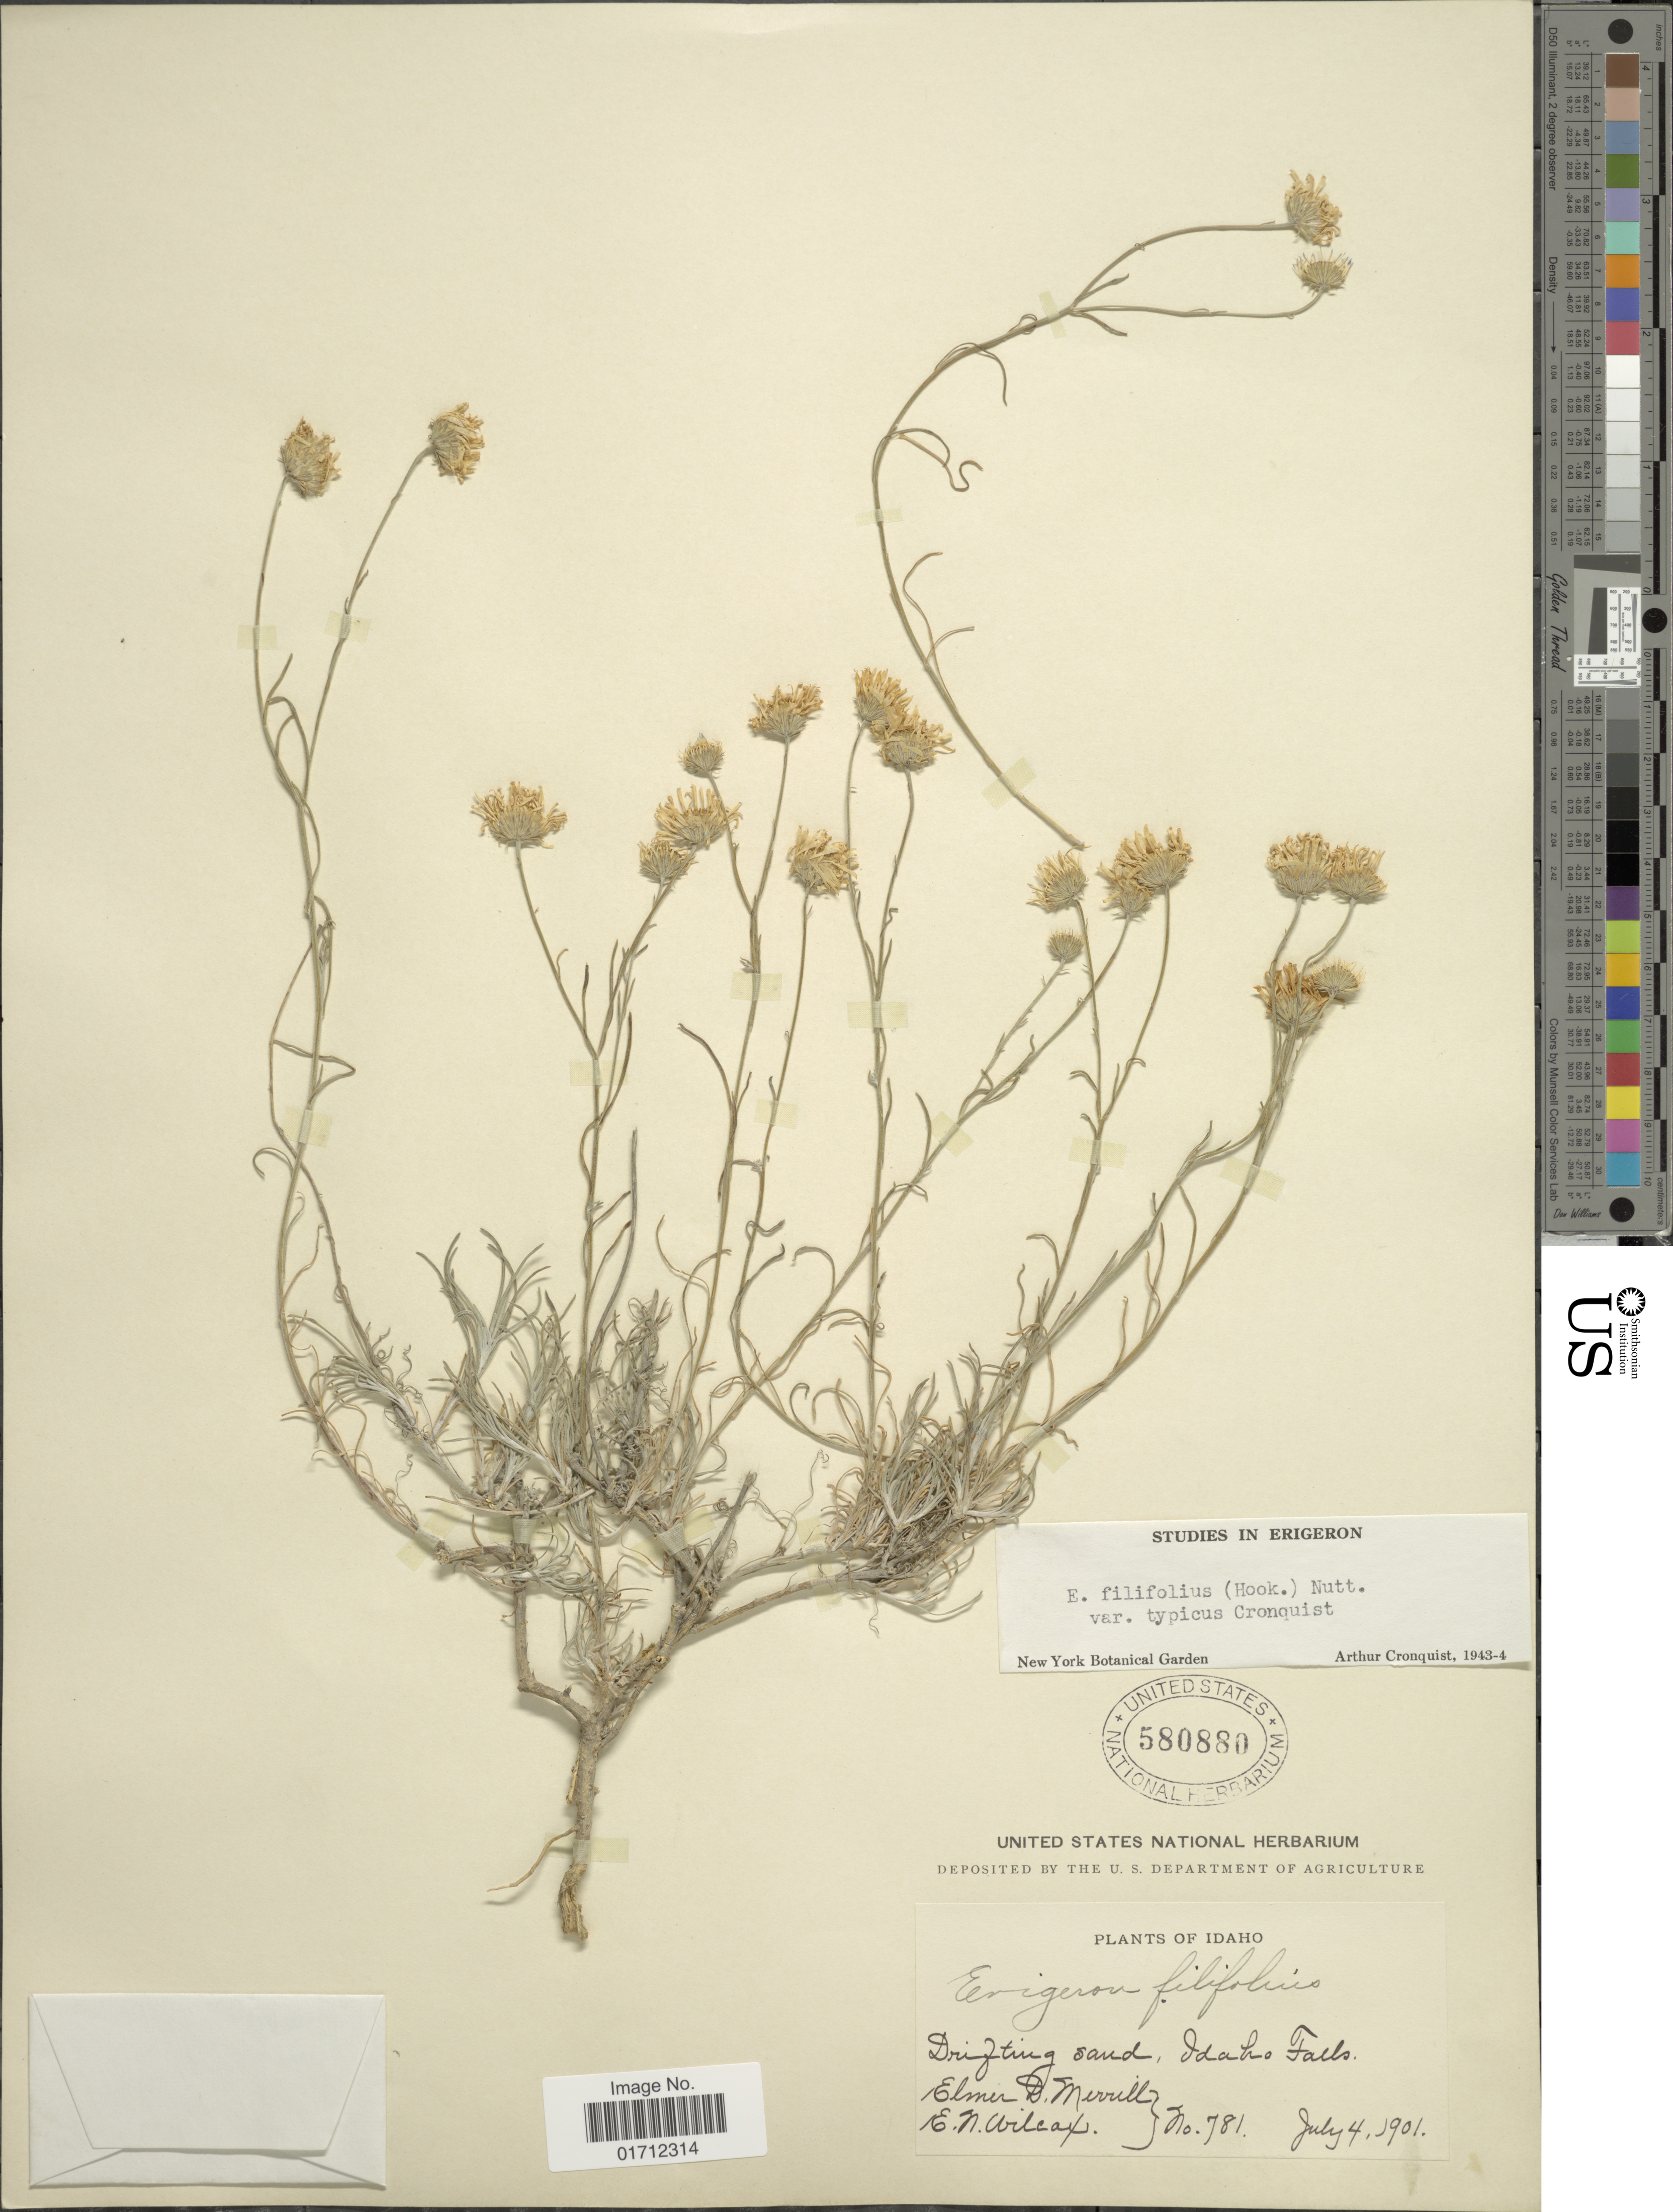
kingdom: Plantae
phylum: Tracheophyta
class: Magnoliopsida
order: Asterales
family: Asteraceae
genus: Erigeron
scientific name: Erigeron filifolius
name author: (Hook.) Nutt.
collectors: E. D. Merrill & E. Wilcox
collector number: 781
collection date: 1901-07-04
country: United States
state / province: Idaho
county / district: Bonneville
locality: Idaho Falls.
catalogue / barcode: US 580880